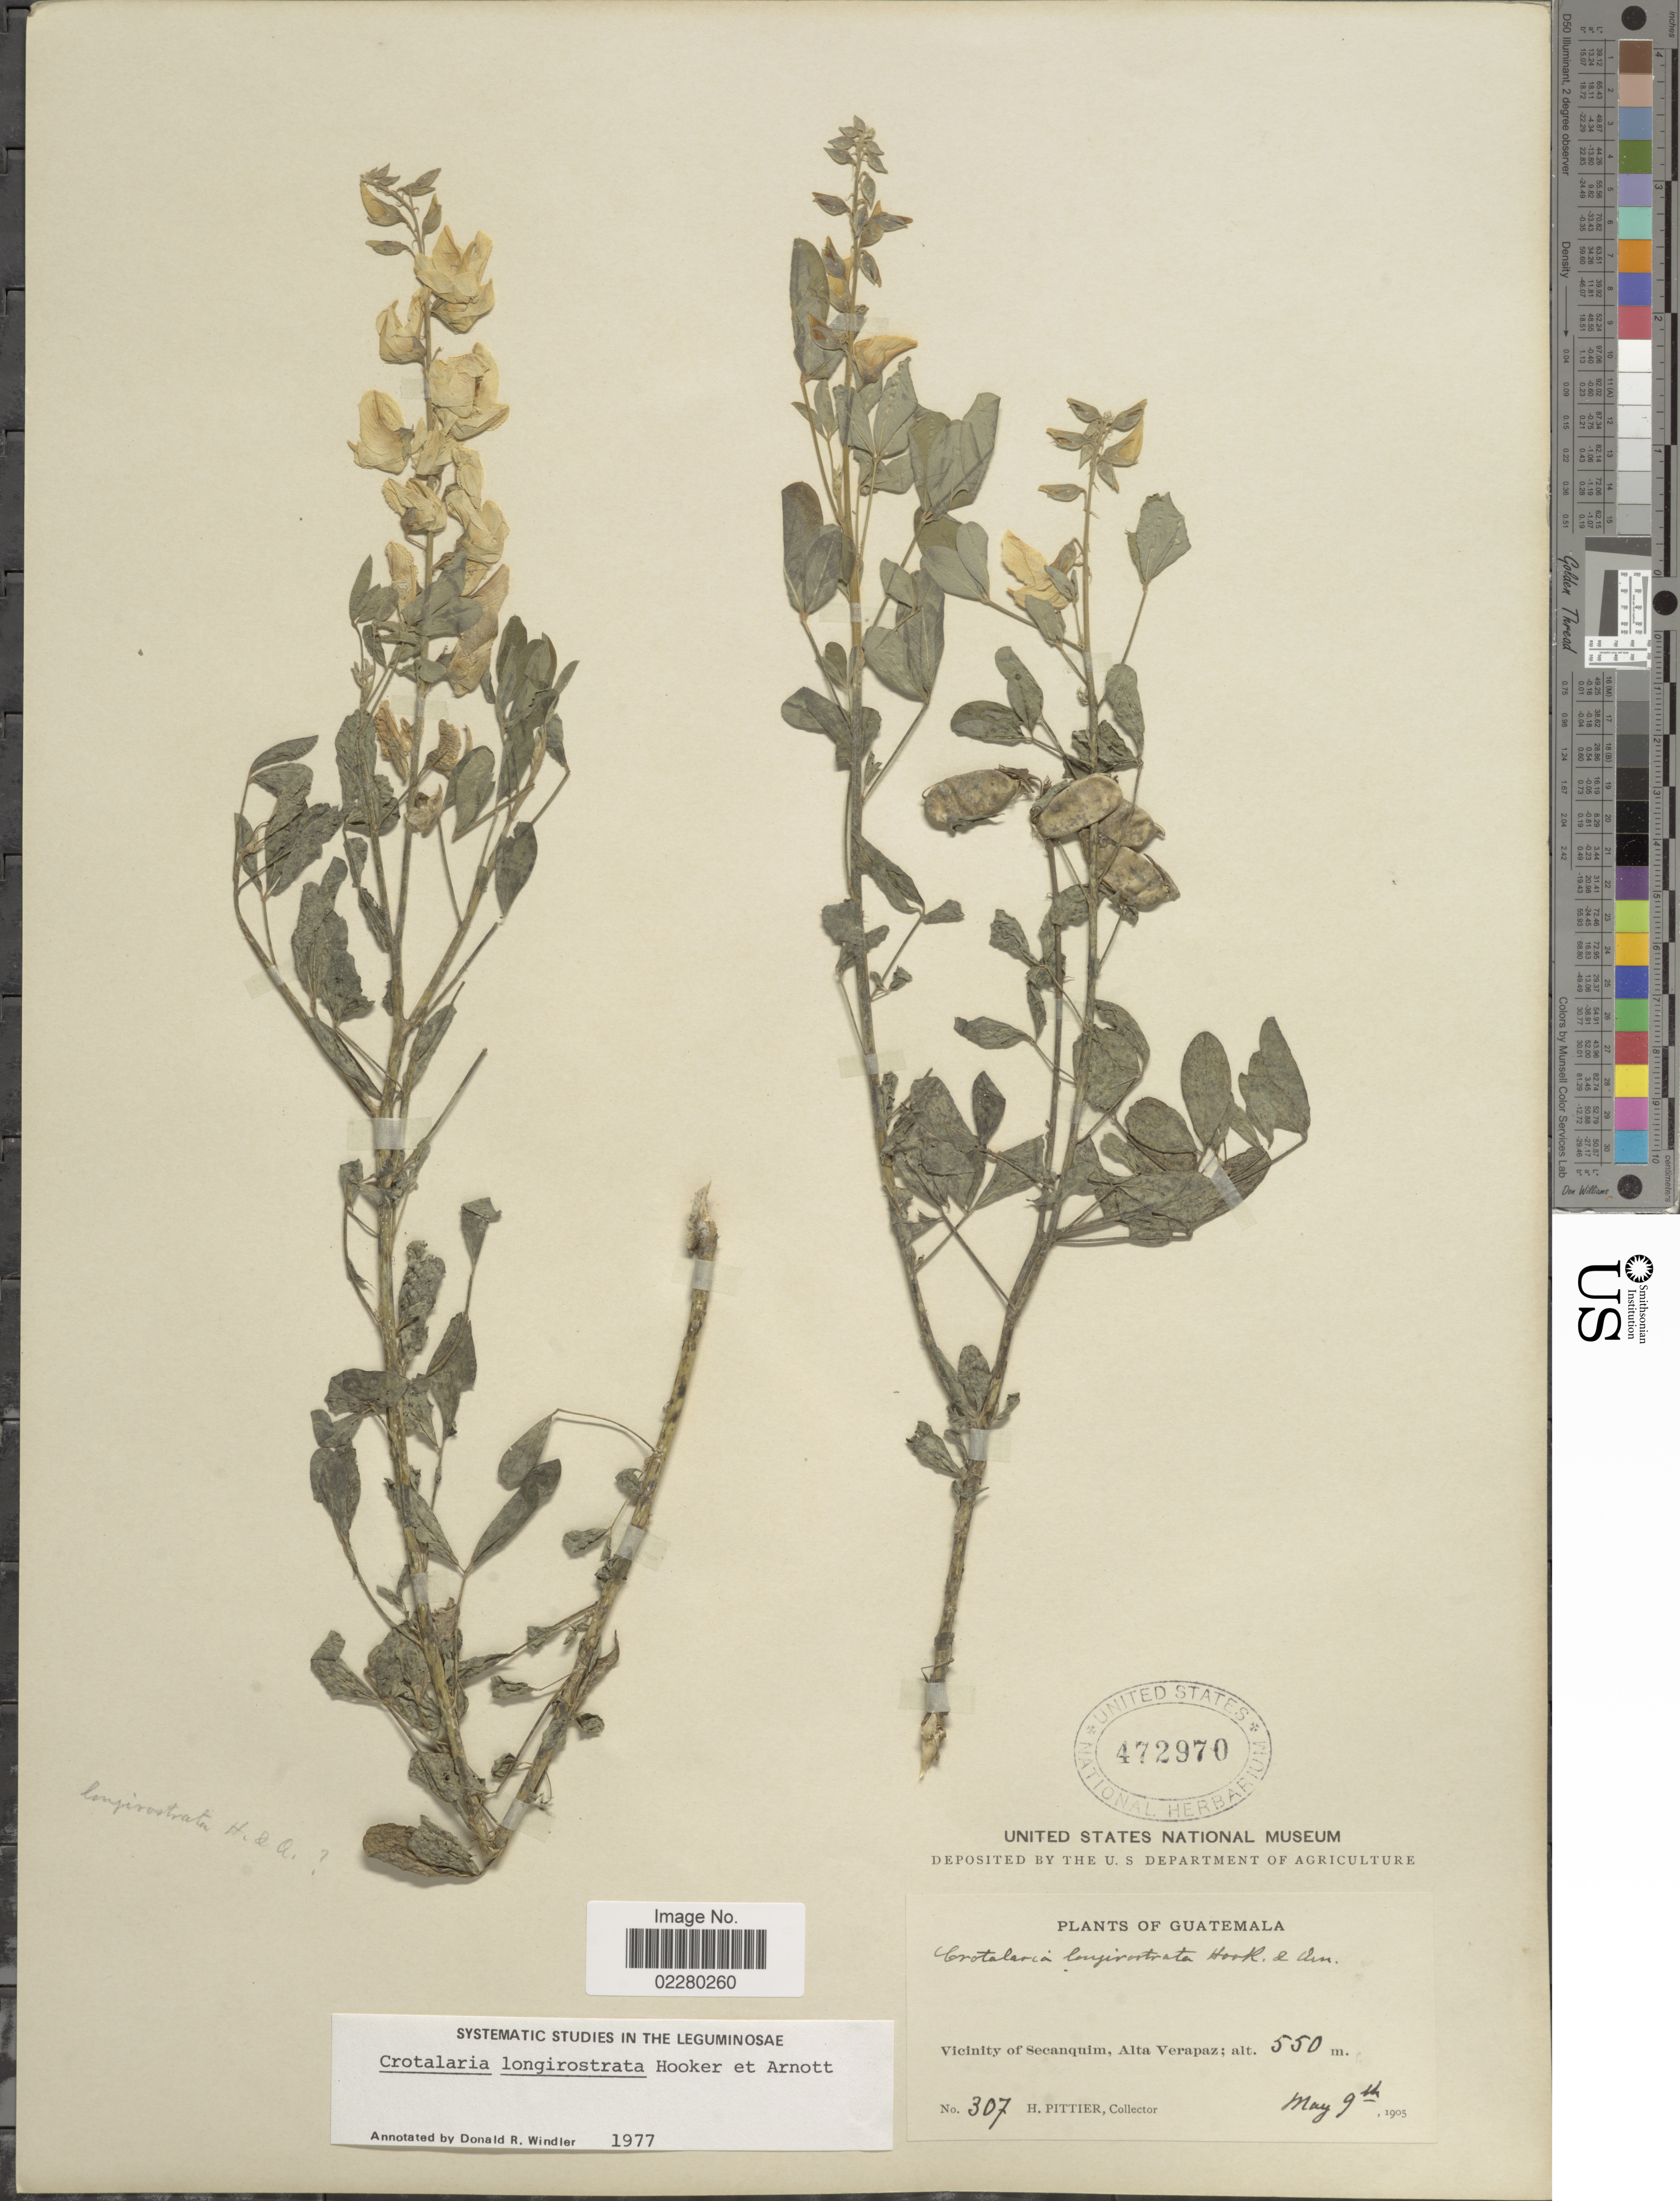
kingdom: Plantae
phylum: Tracheophyta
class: Magnoliopsida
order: Fabales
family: Fabaceae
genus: Crotalaria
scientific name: Crotalaria longirostrata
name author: Hook. & Arn.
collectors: H. F. Pittier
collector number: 307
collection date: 1905-05-09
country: Guatemala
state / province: Alta Verapaz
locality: Vicinity of Secanquim, Alta Verapaz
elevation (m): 550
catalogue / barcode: US 472970